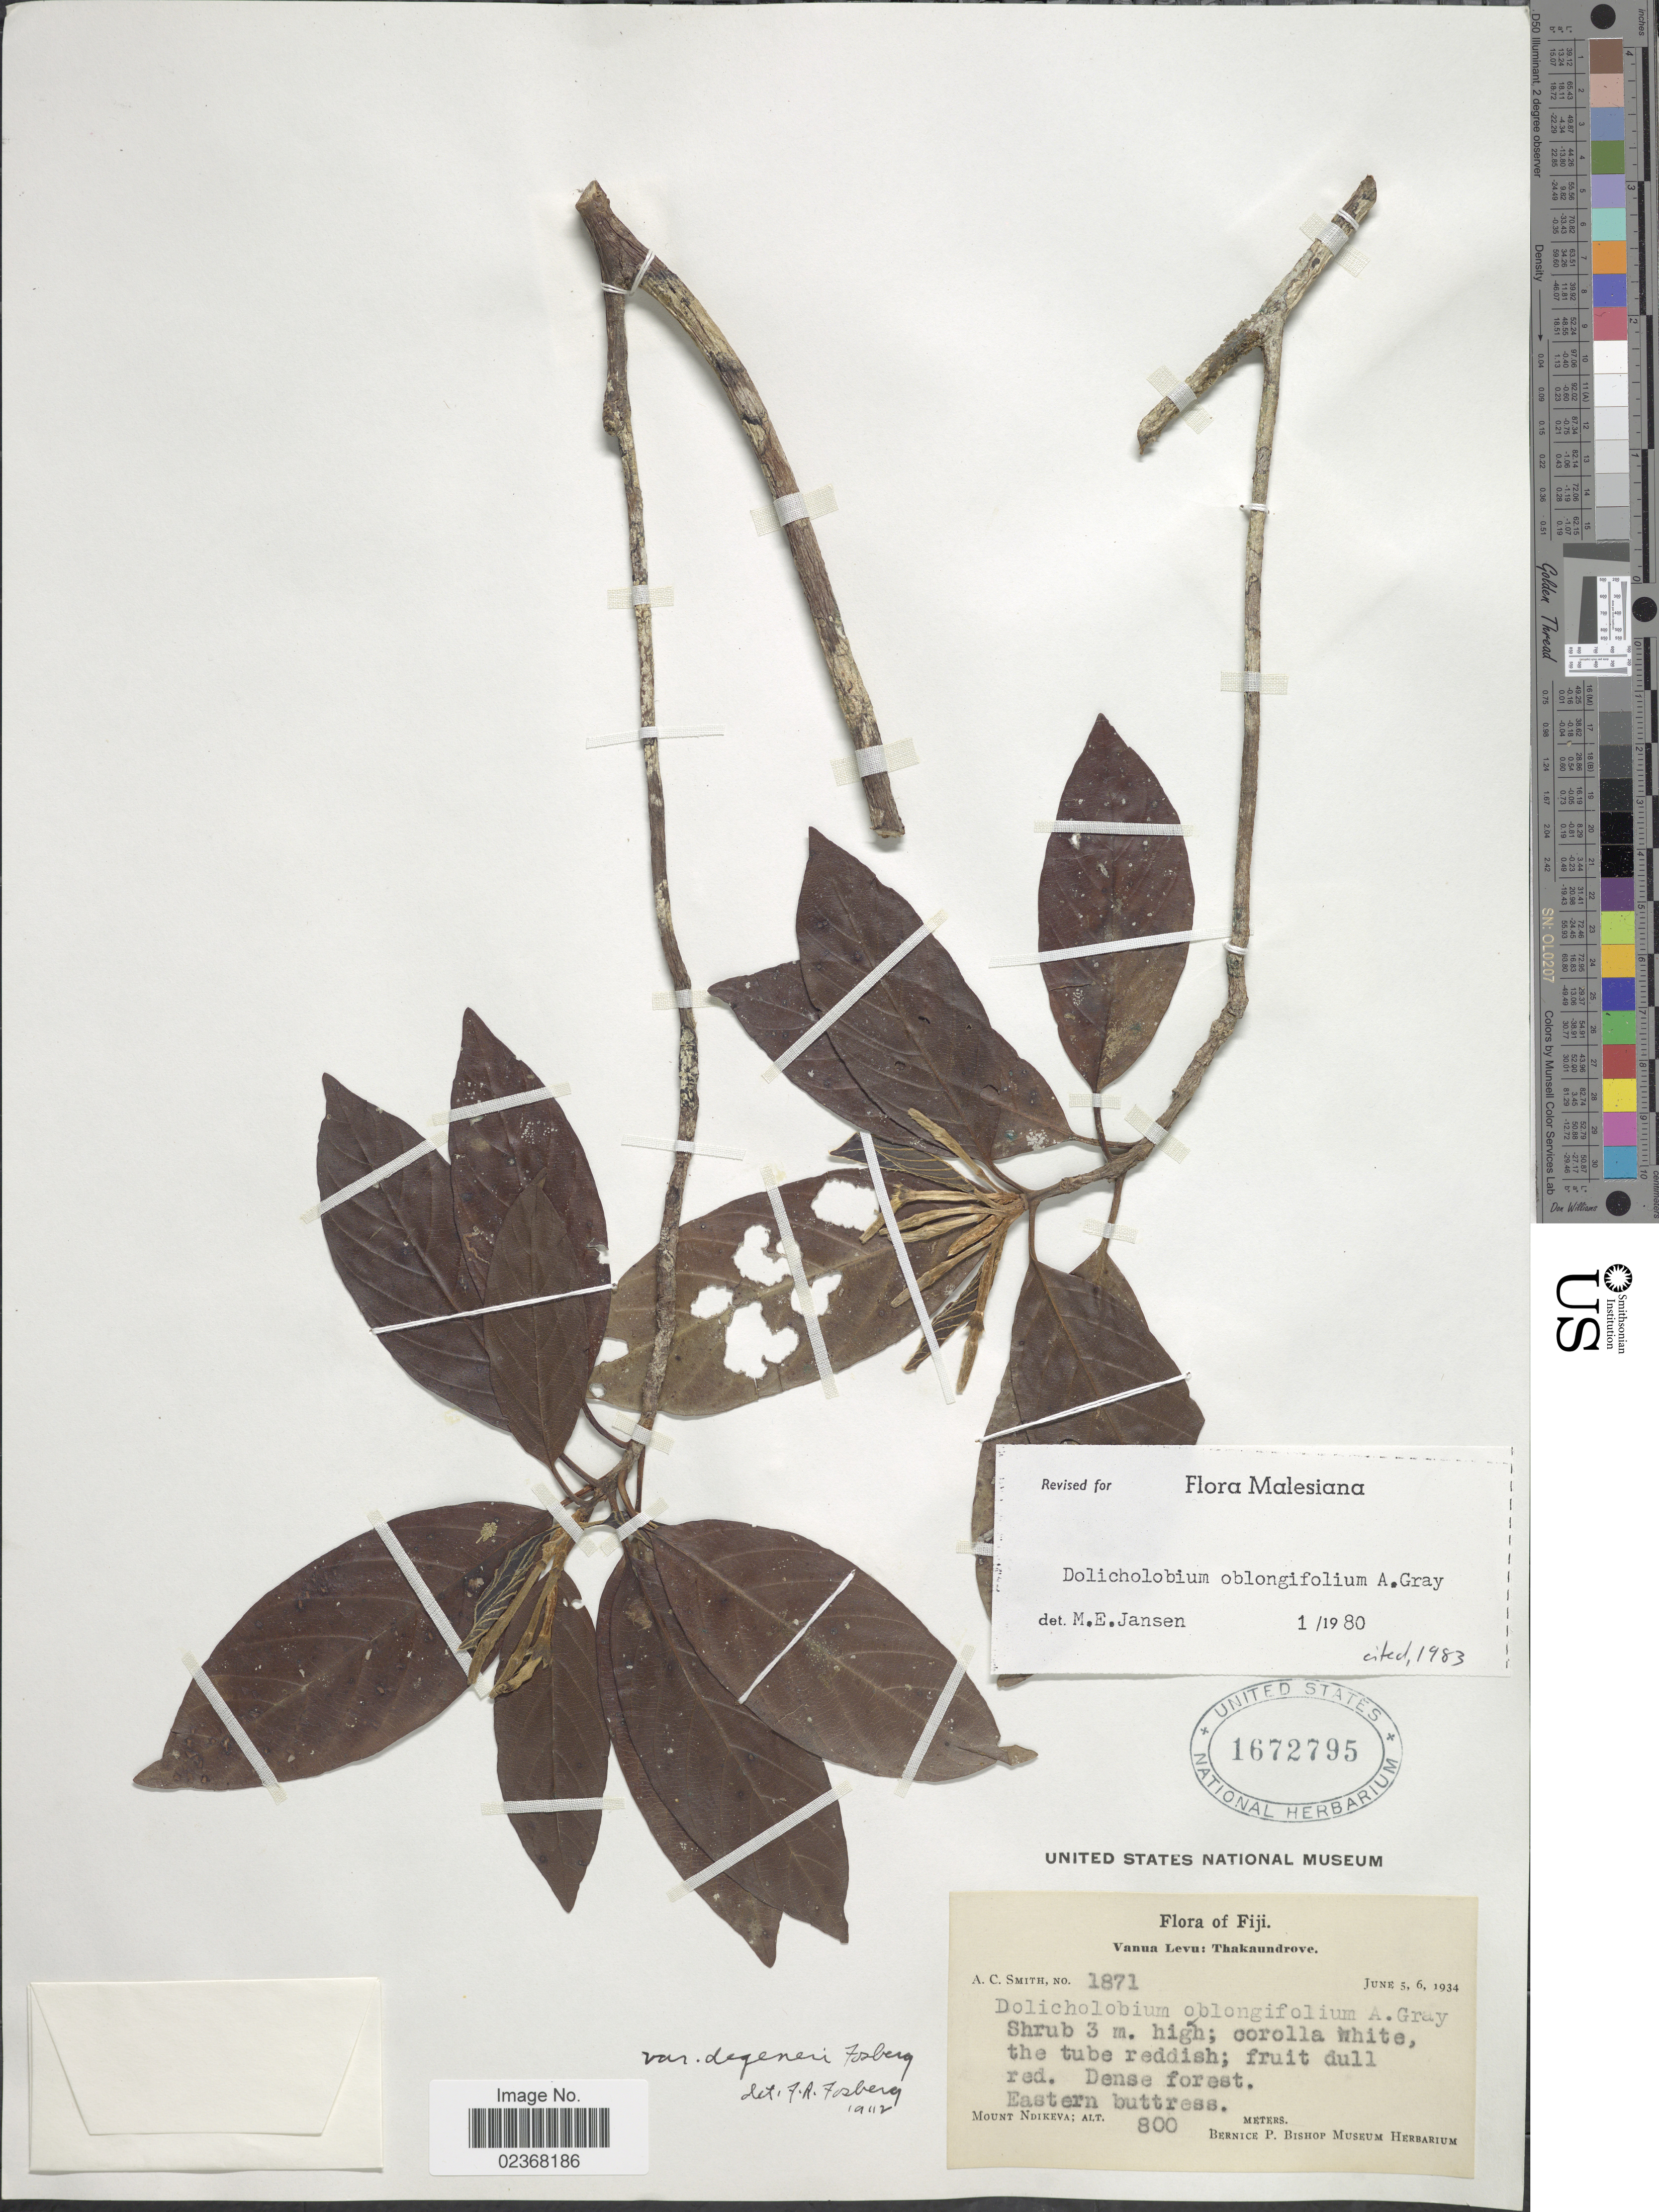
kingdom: Plantae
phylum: Tracheophyta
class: Magnoliopsida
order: Gentianales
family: Rubiaceae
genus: Dolicholobium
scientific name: Dolicholobium oblongifolium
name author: A. Gray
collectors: A. C. Smith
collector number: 1871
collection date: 1934-06-05/1934-06-06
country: Fiji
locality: Vanua Levu: Thakaundrove, Eastern buttress, Mount Ndikeva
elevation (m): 800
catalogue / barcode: US 1672795